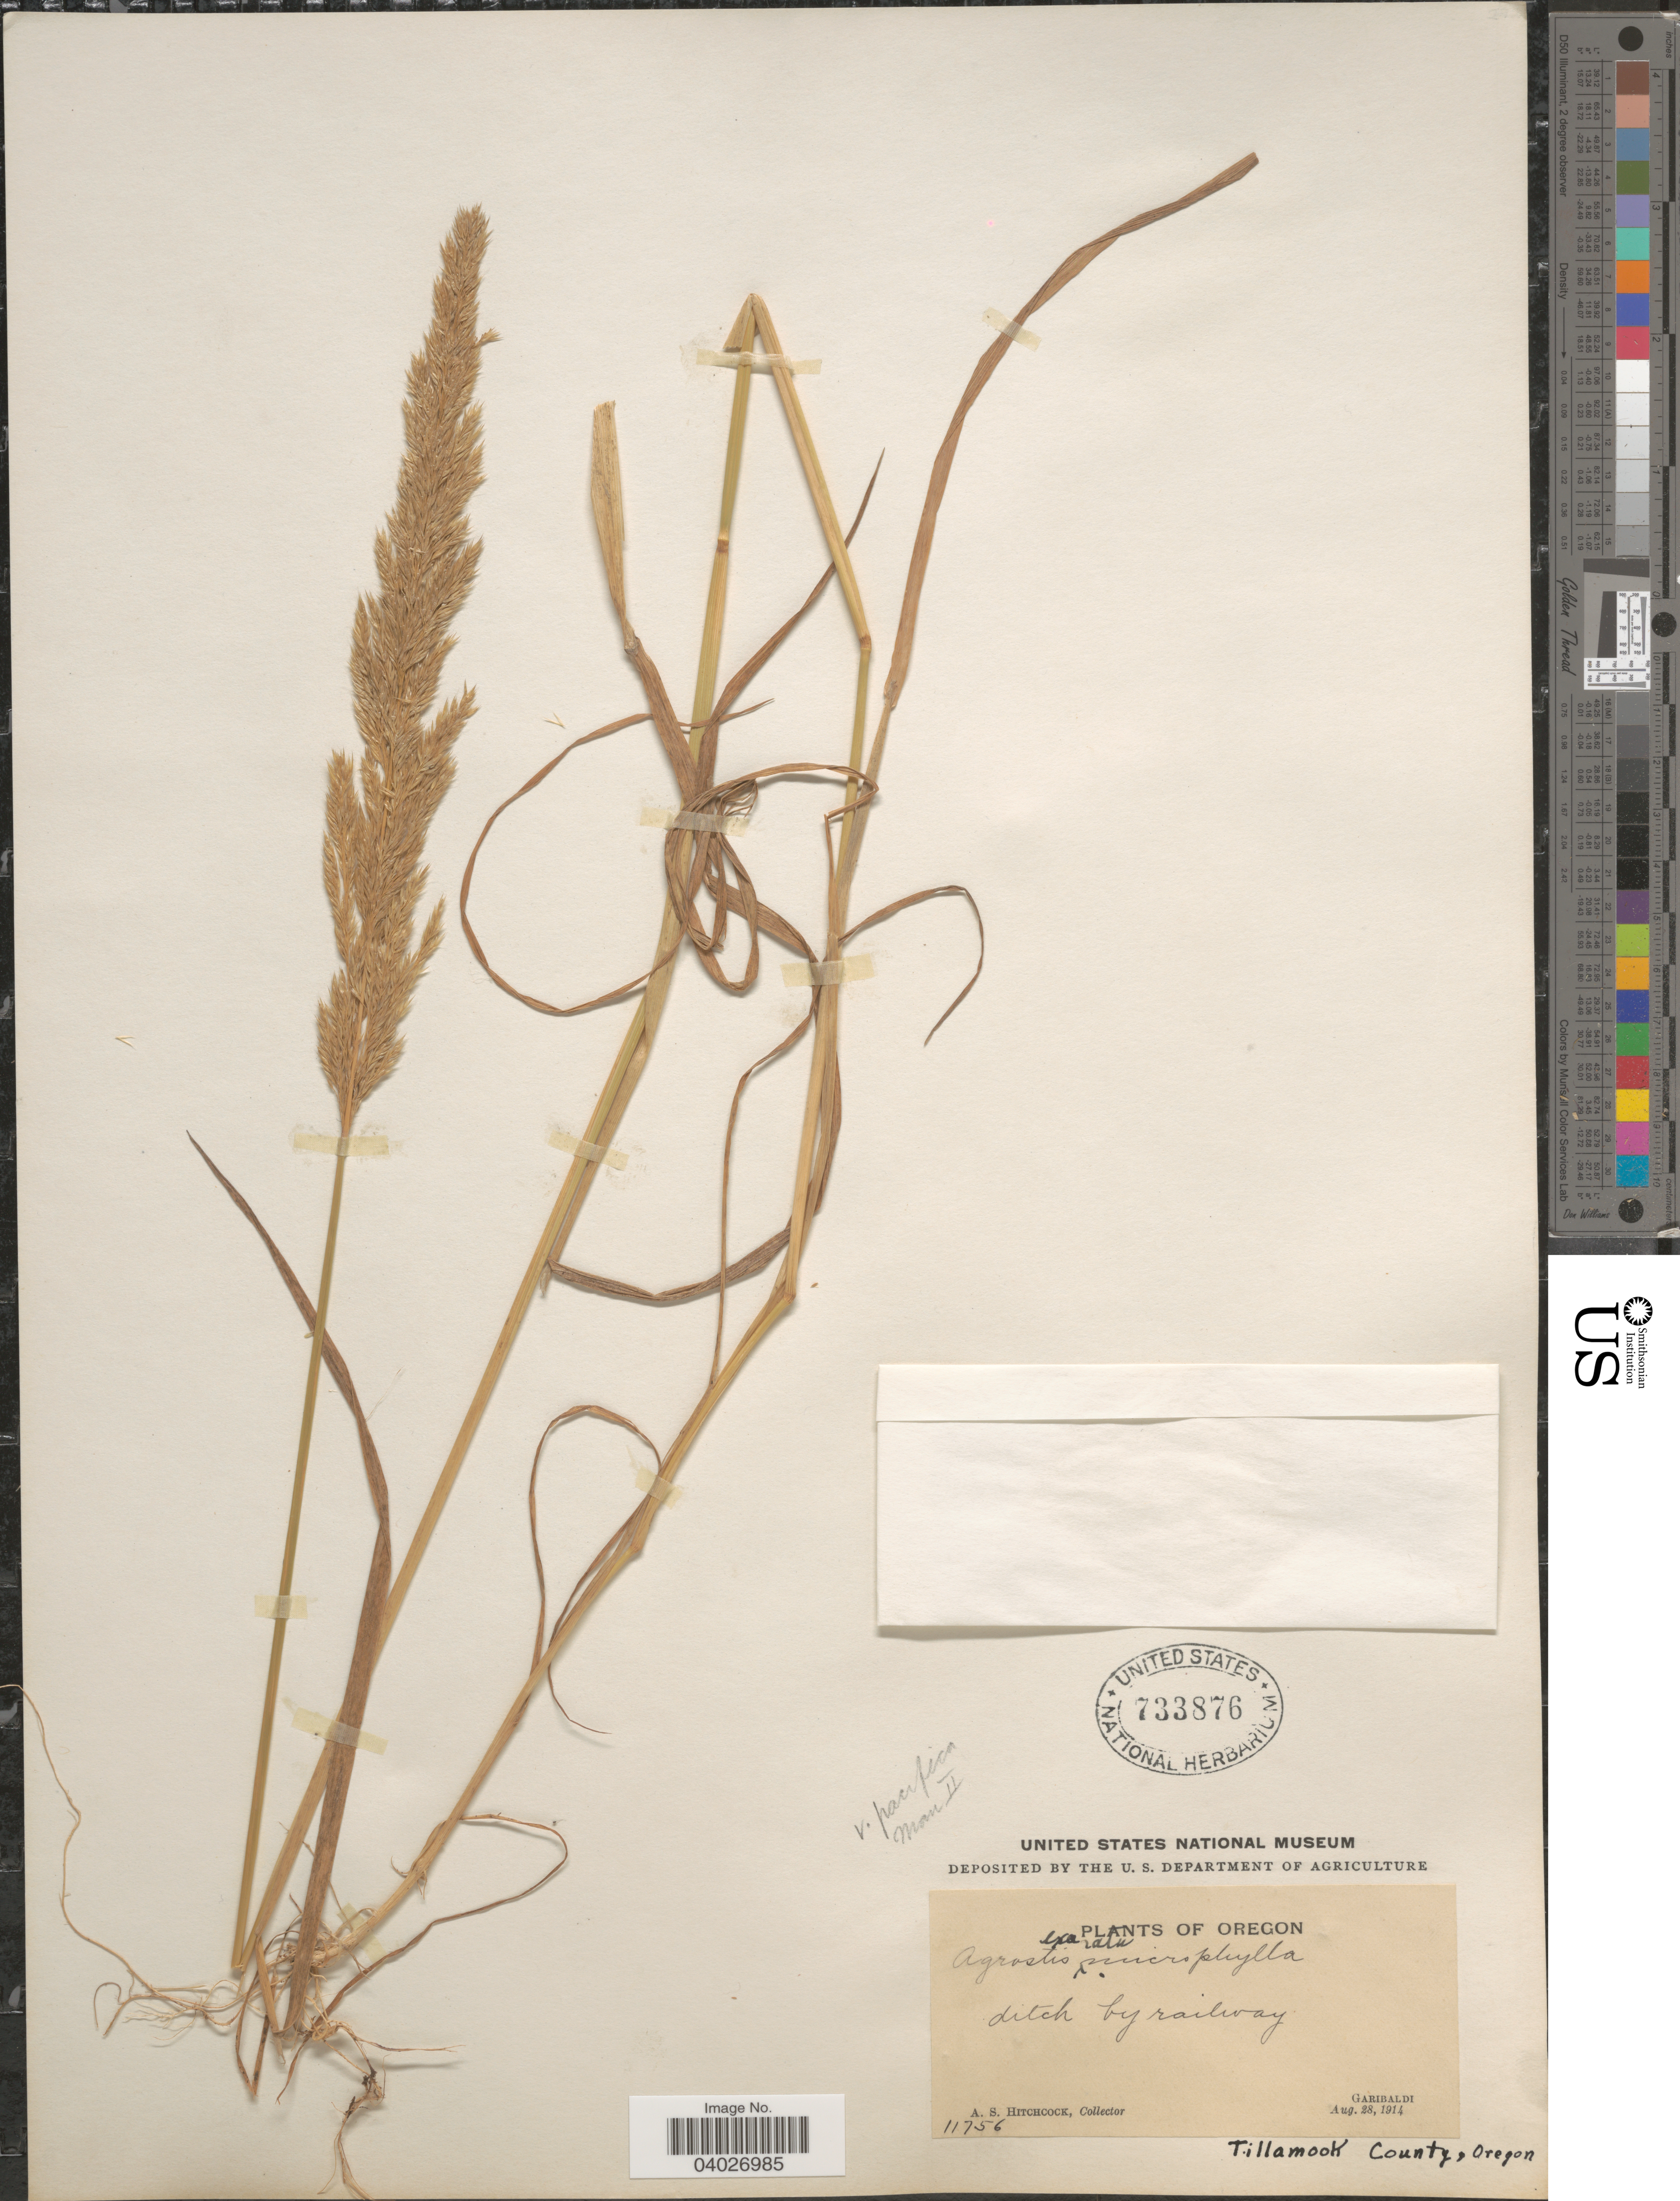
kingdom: Plantae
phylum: Tracheophyta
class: Liliopsida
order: Poales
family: Poaceae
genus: Agrostis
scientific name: Agrostis microphylla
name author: Steud.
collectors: A. S. Hitchcock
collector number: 11756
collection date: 1914-08-28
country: United States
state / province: Oregon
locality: Garibaldi. Tillamook County.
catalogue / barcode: US 733876